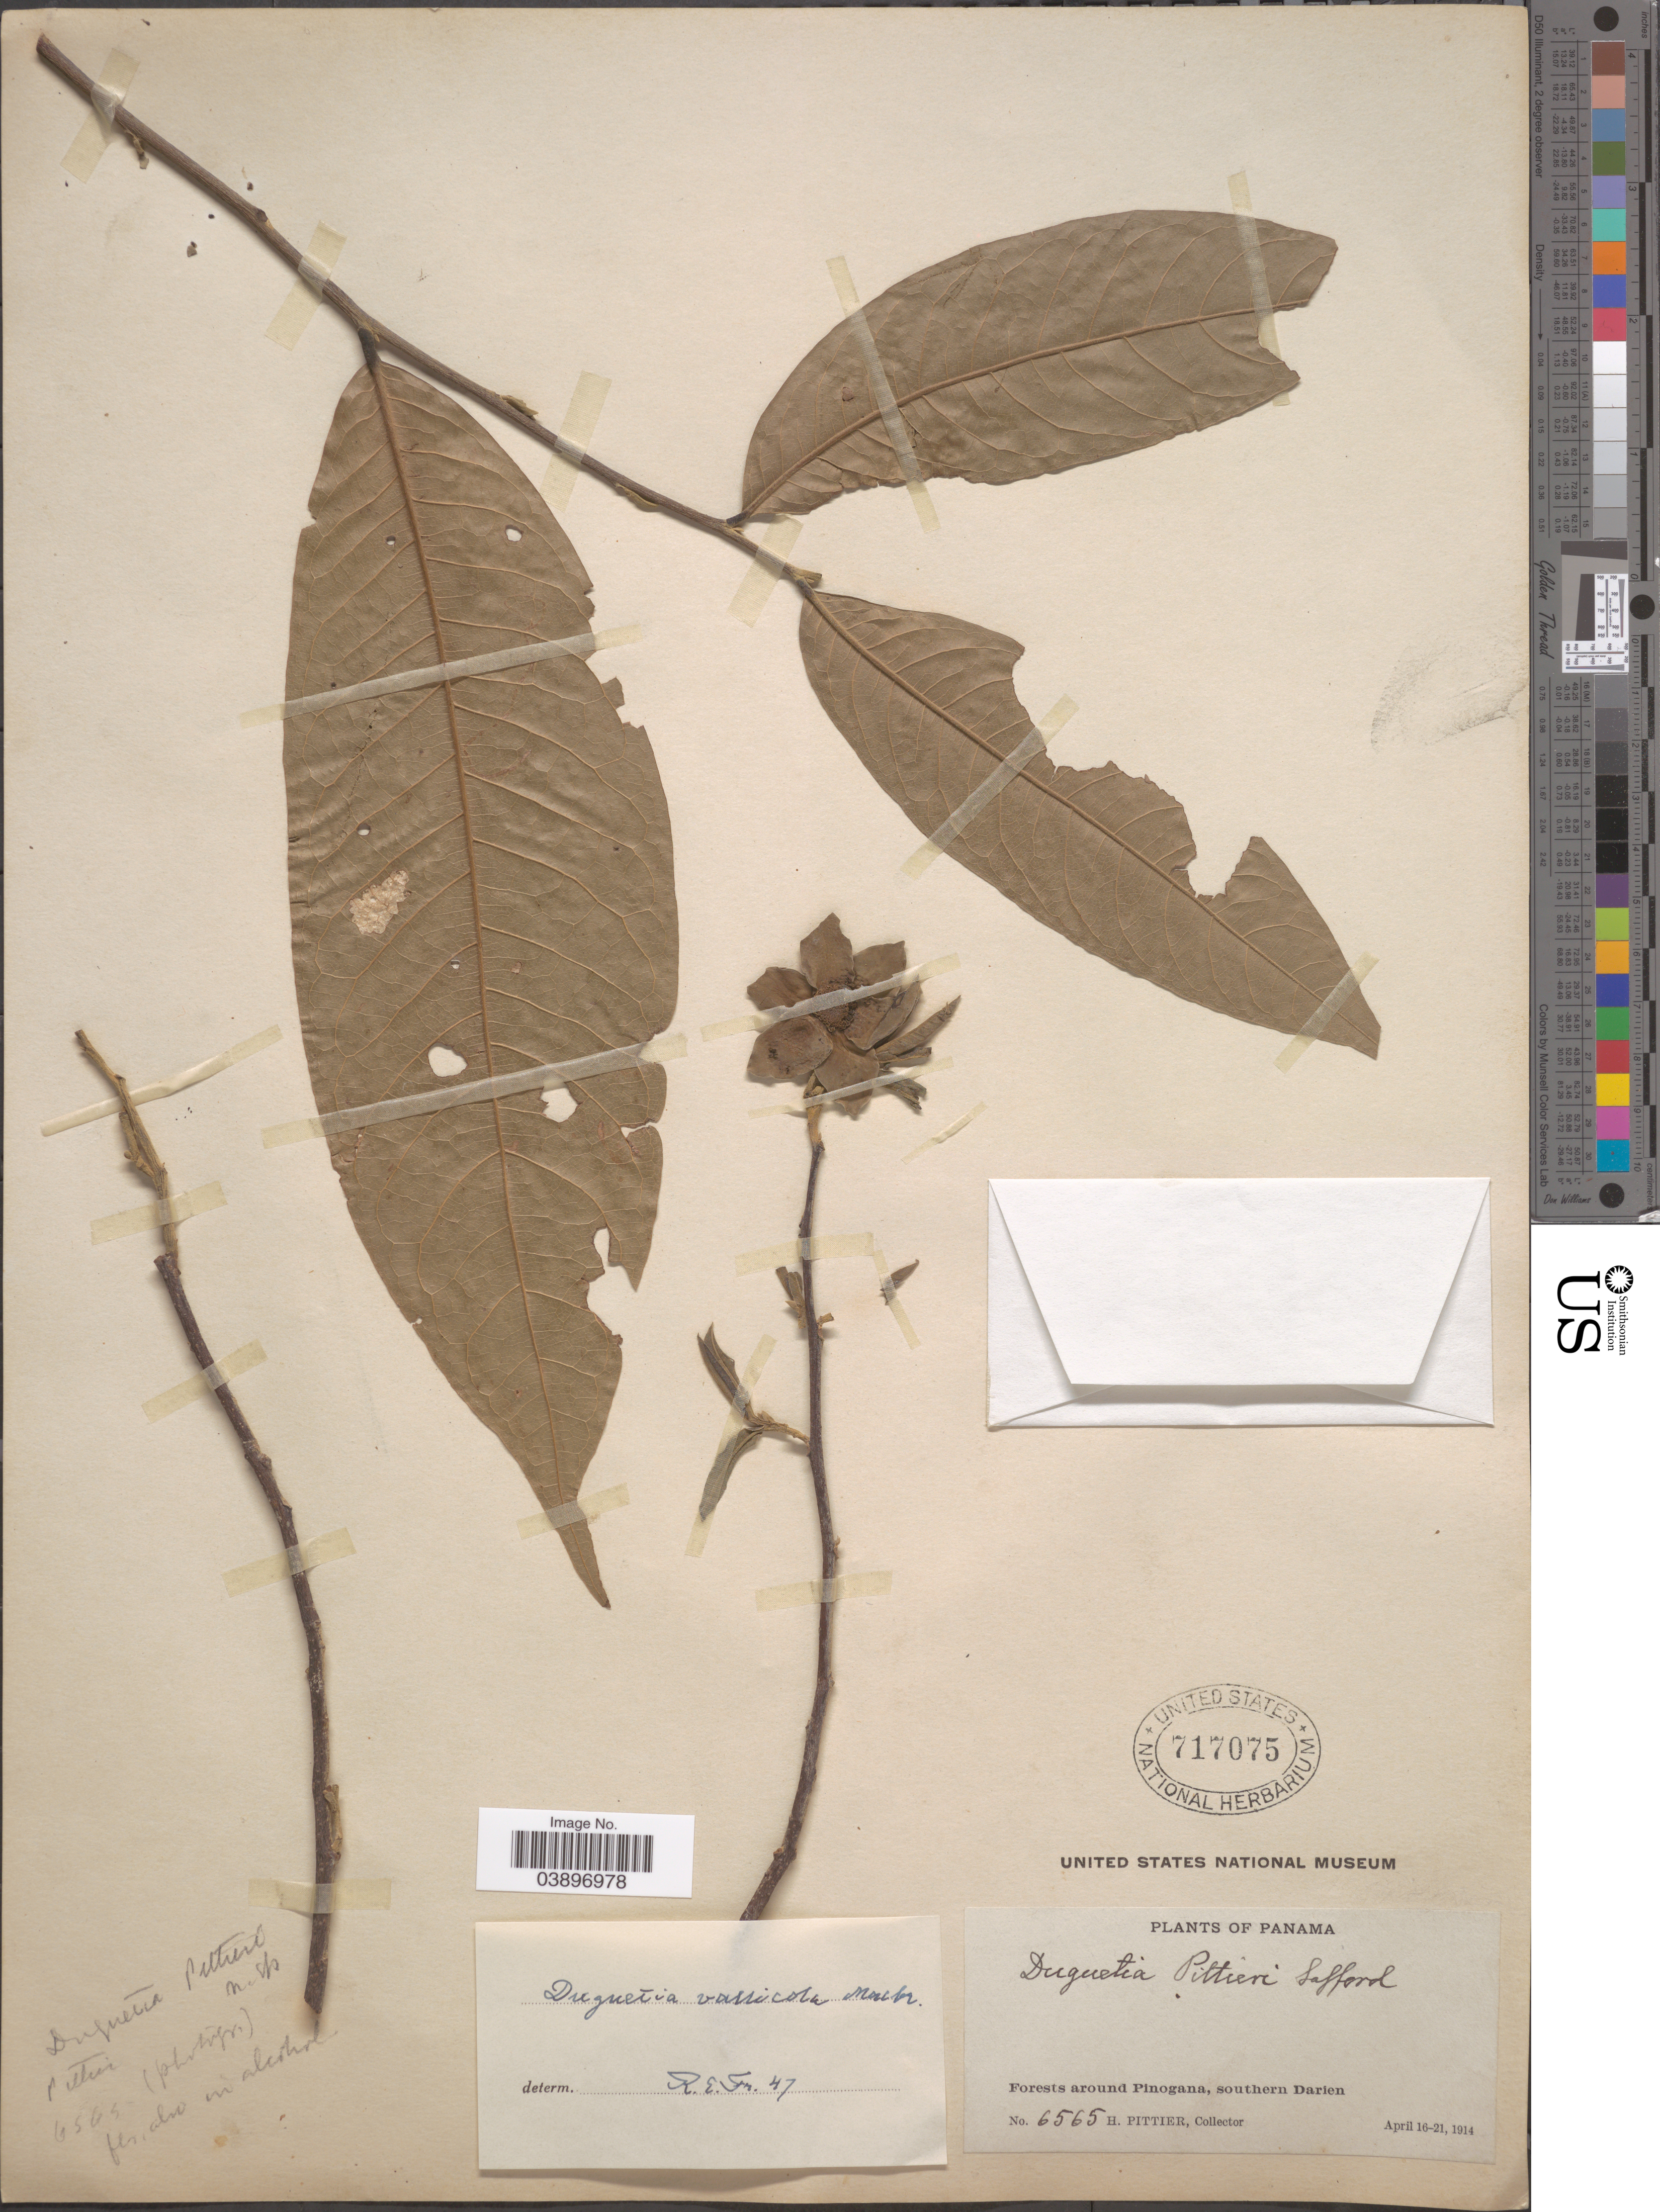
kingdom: Plantae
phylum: Tracheophyta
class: Magnoliopsida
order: Magnoliales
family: Annonaceae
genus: Duguetia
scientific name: Duguetia vallicola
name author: J.F. Macbr.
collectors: H. F. Pittier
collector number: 6565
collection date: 1914-04-16/1914-04-21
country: Panama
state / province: Darien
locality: Forests around Pinogana, southern Darien.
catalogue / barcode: US 717075